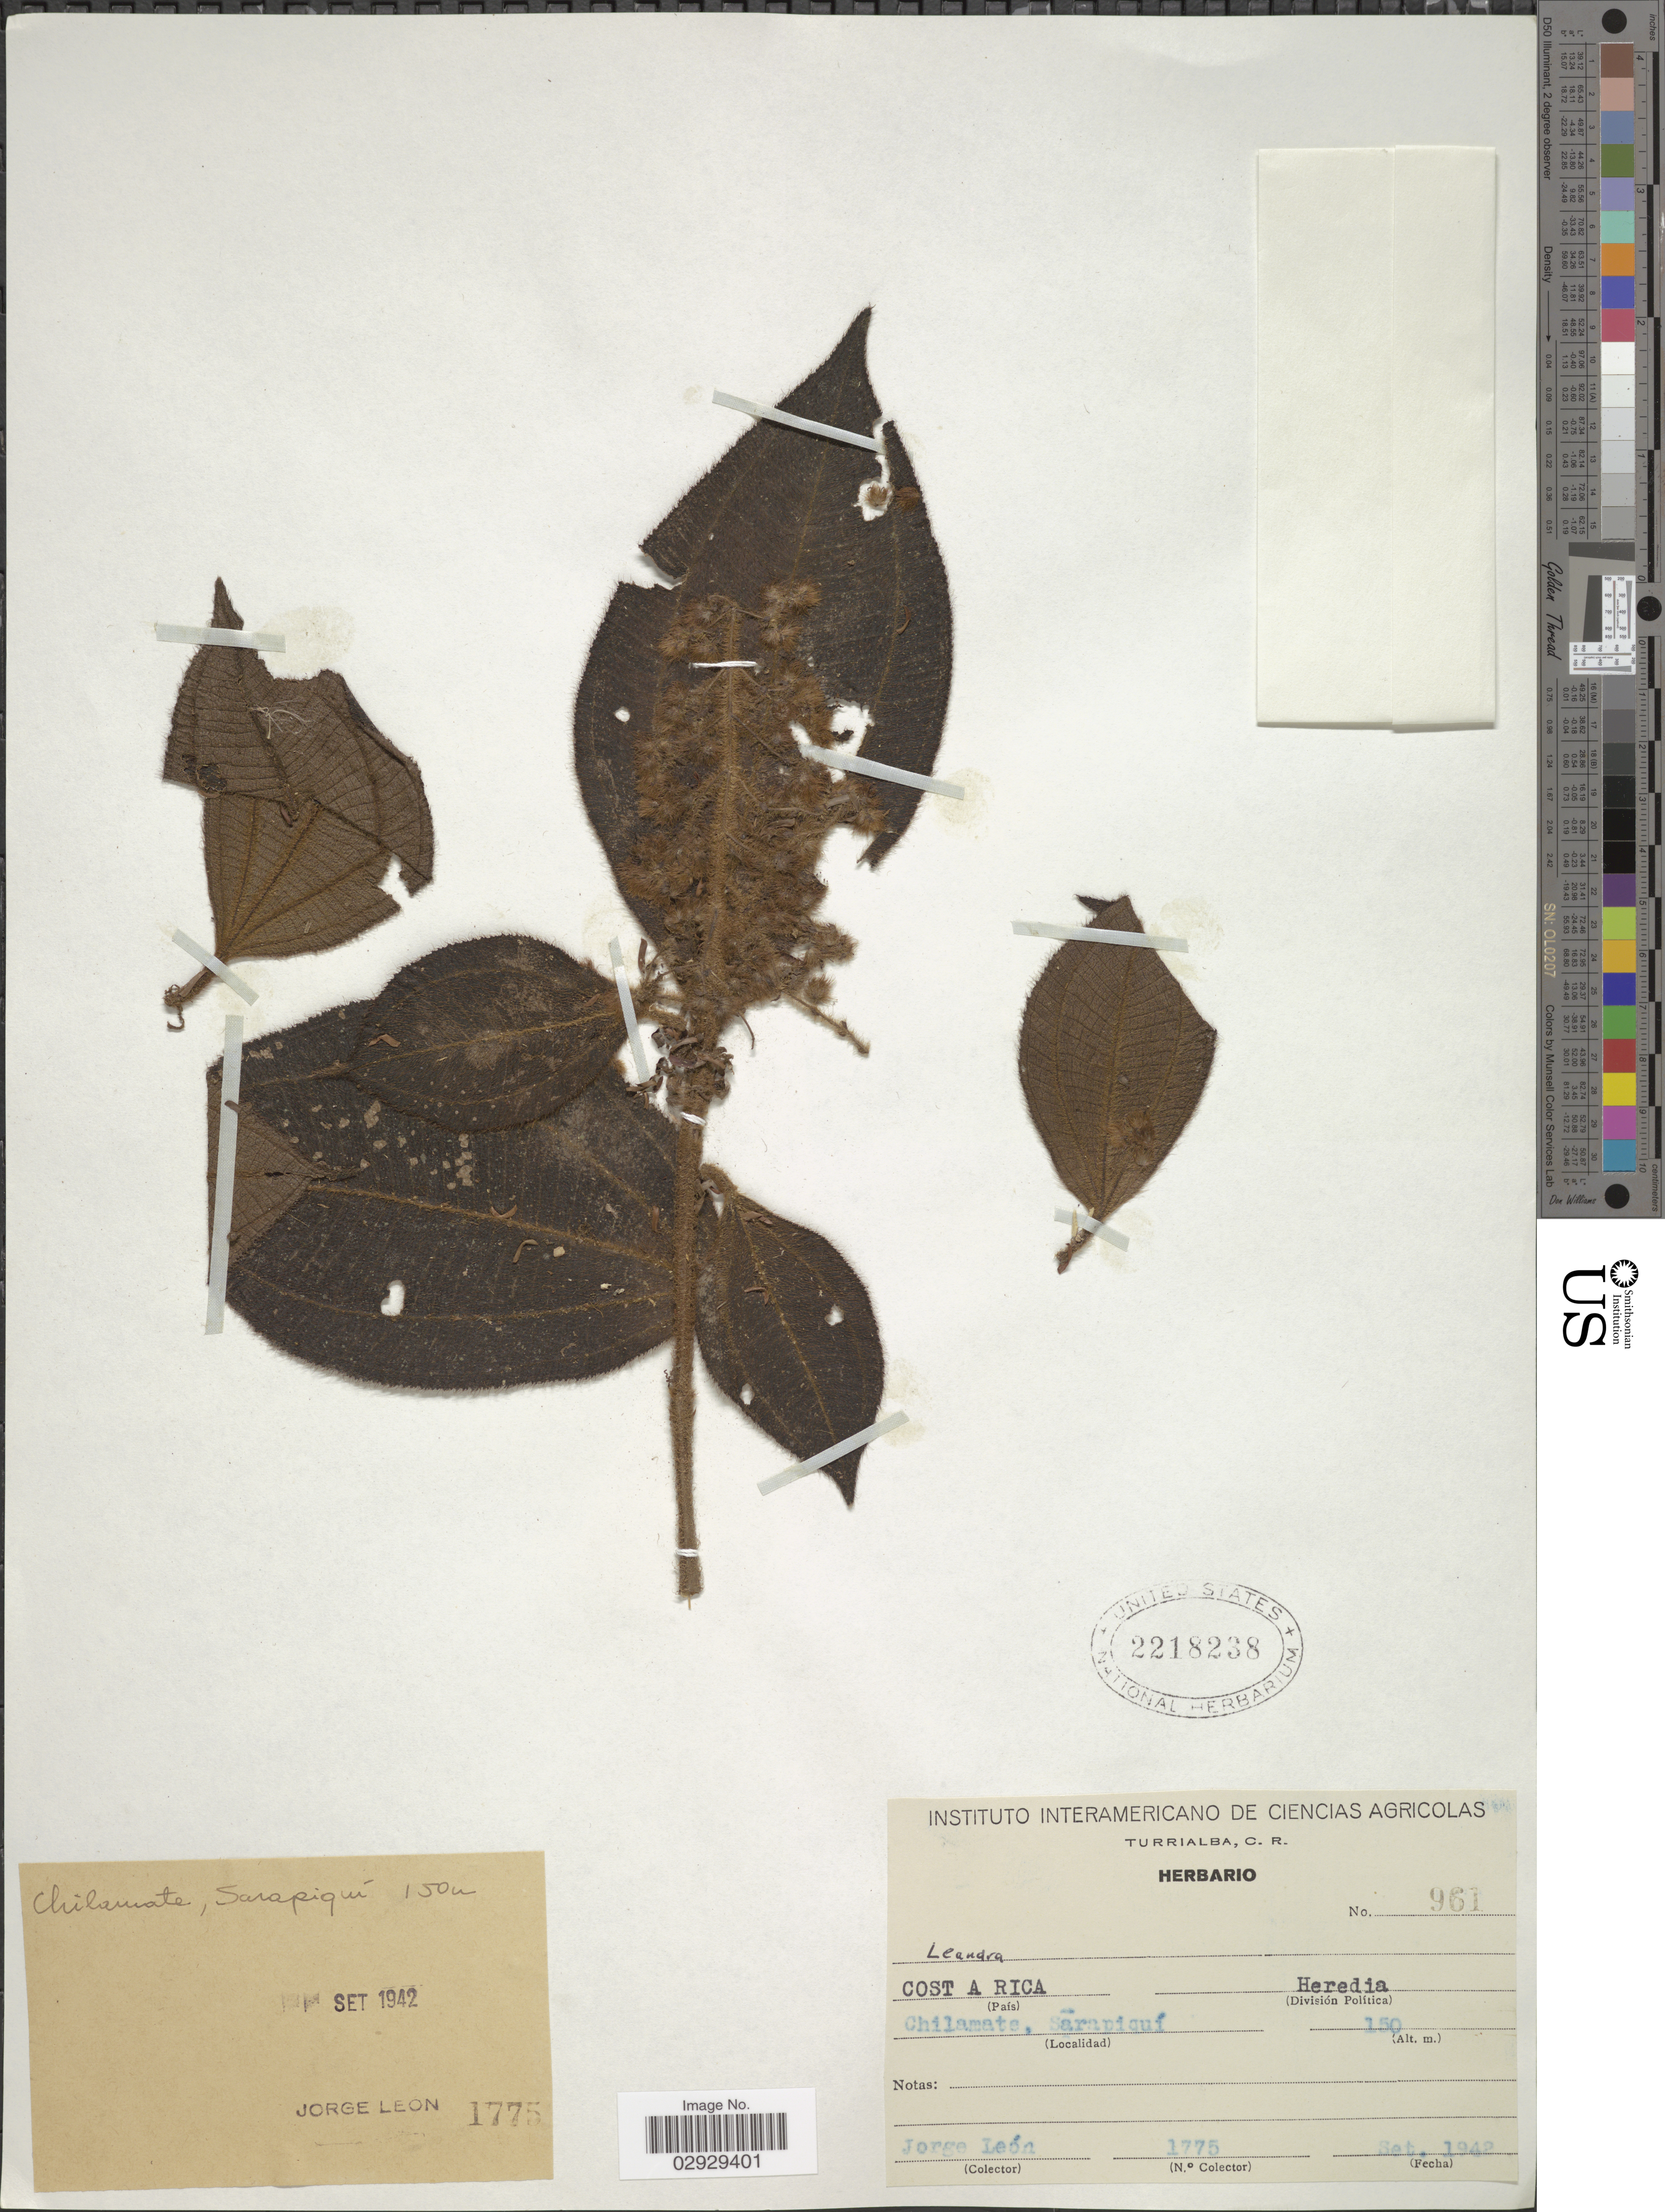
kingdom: Plantae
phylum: Tracheophyta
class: Magnoliopsida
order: Myrtales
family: Melastomataceae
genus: Leandra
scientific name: Leandra sp.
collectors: J. León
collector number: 1775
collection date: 1942-09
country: Costa Rica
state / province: Heredia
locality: Chilamate, Sarapiqui.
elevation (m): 150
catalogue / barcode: US 2218238